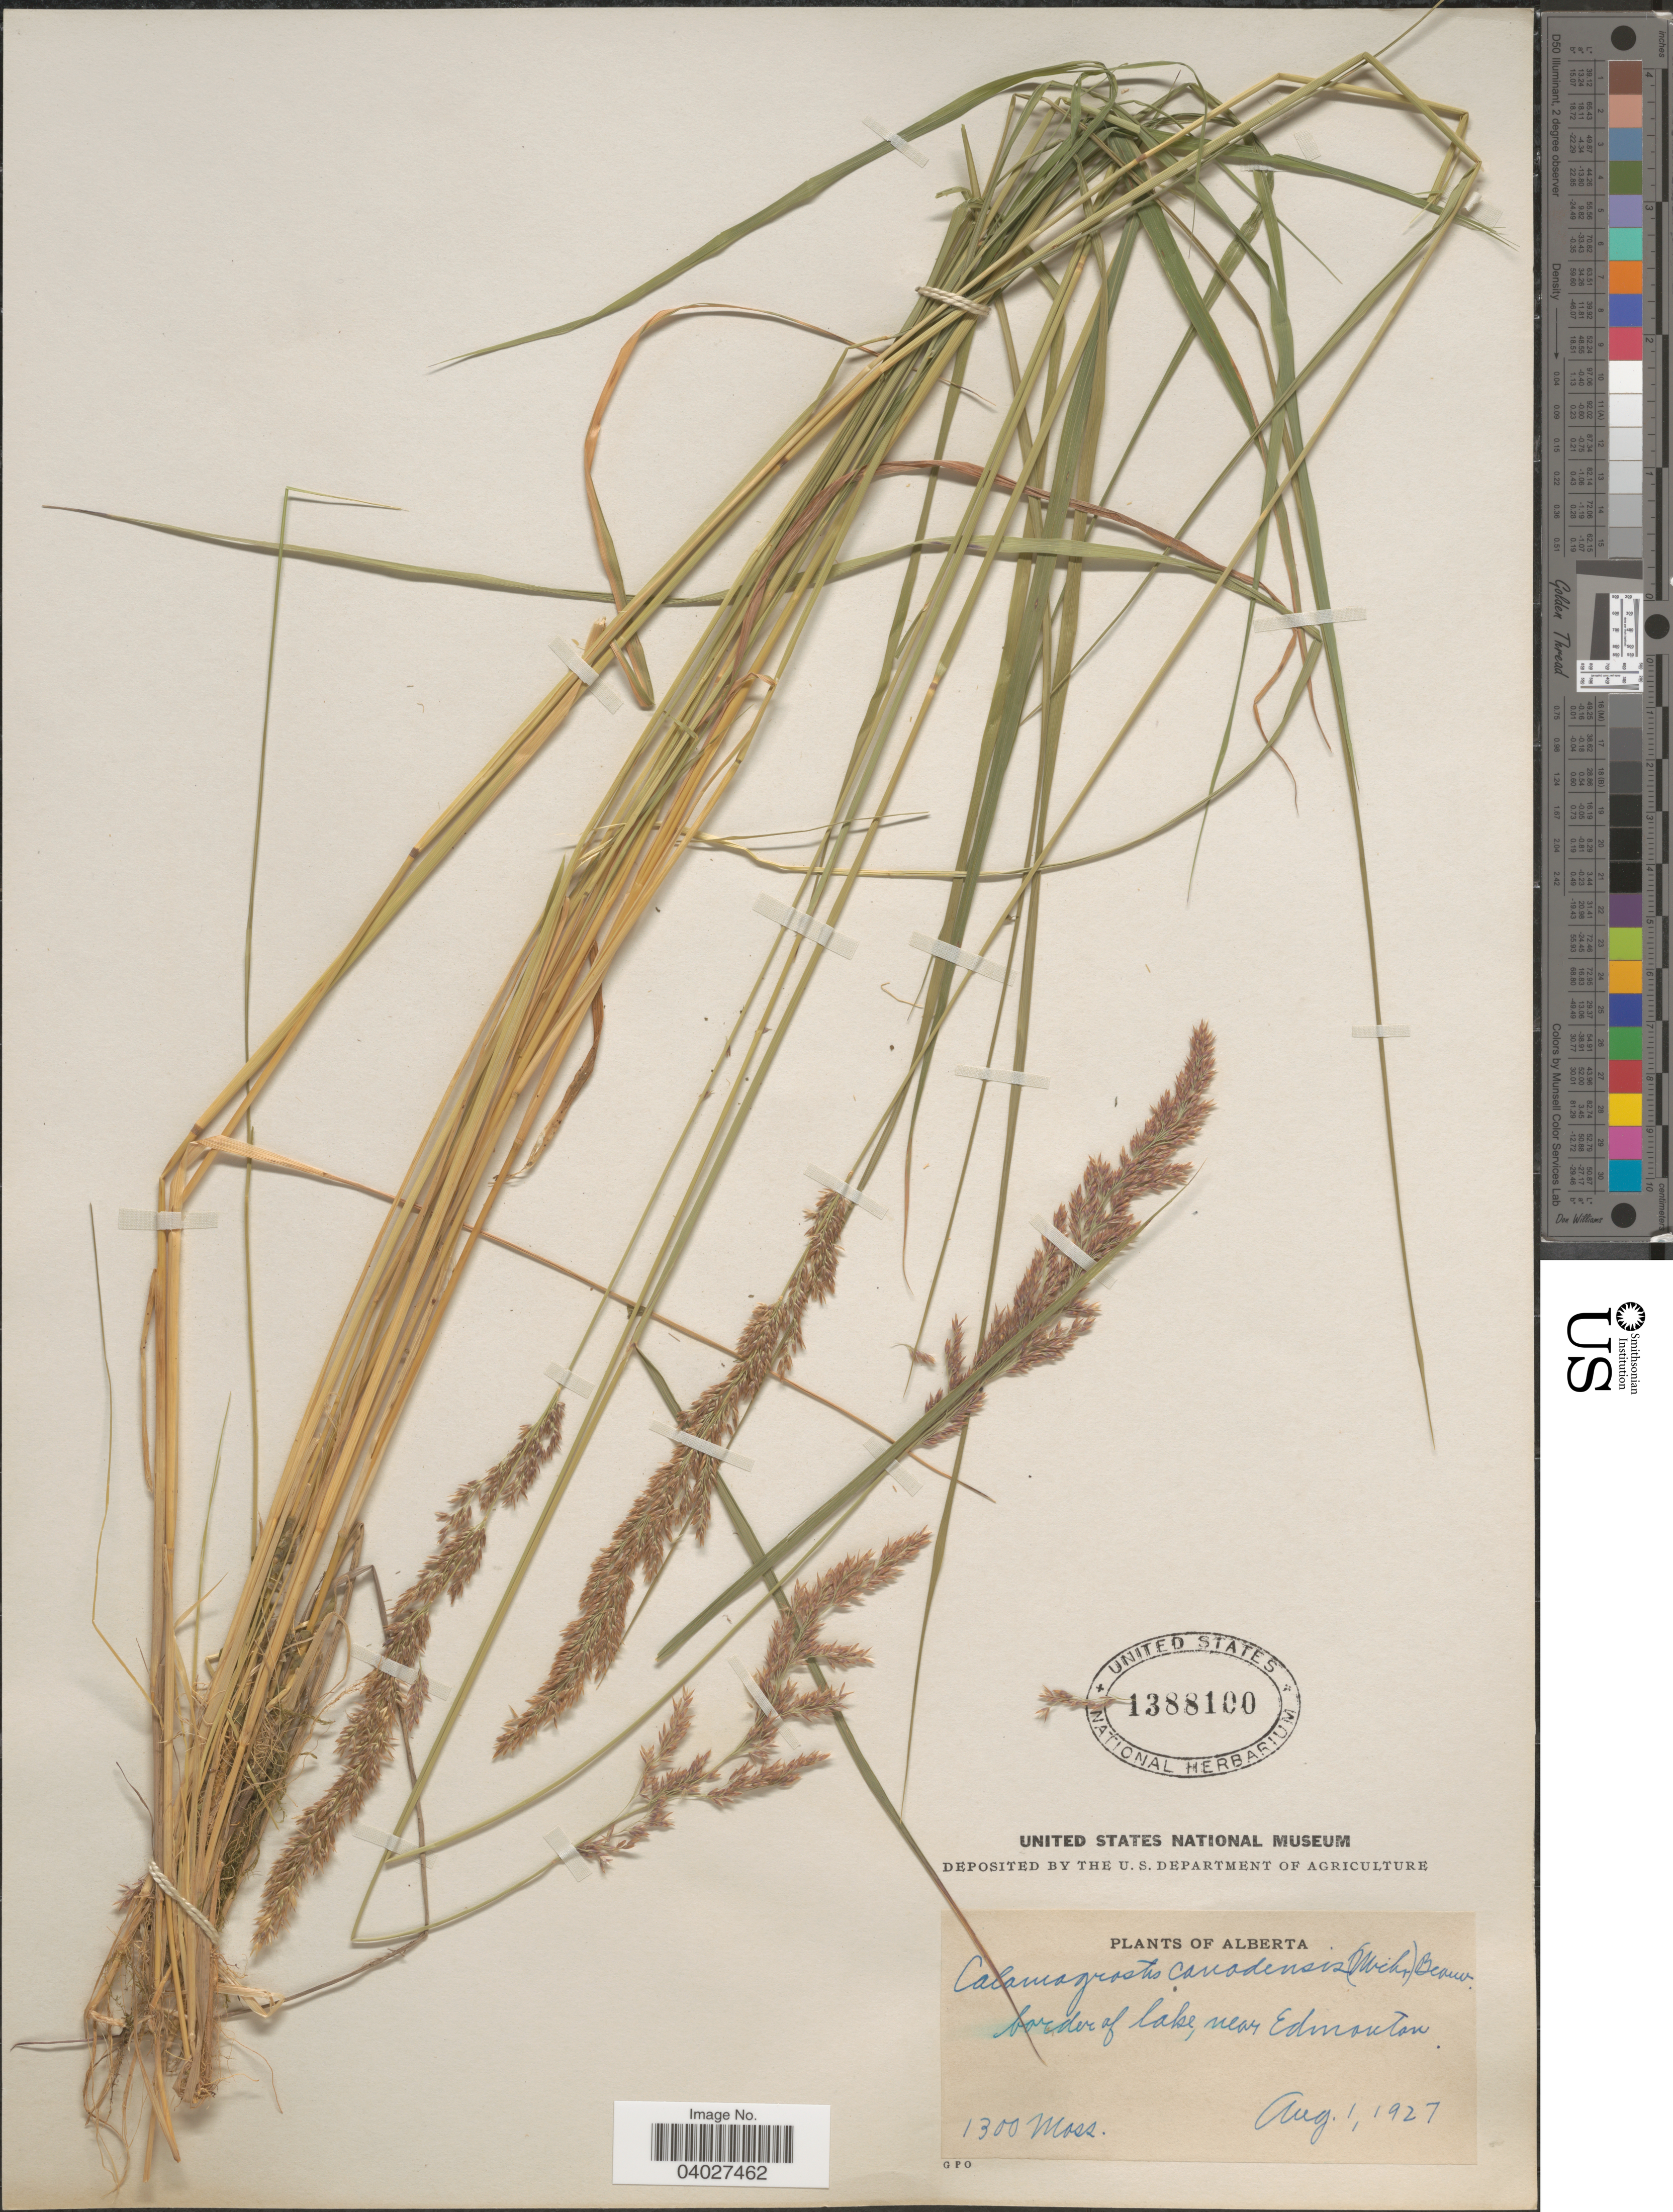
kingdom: Plantae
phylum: Tracheophyta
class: Liliopsida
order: Poales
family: Poaceae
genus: Calamagrostis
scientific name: Calamagrostis canadensis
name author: (Michx.) P. Beauv.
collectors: M. B. Moss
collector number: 1300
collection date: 1927-08-01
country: Canada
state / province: Alberta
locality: Border of lake, near Edmonton.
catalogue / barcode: US 1388100